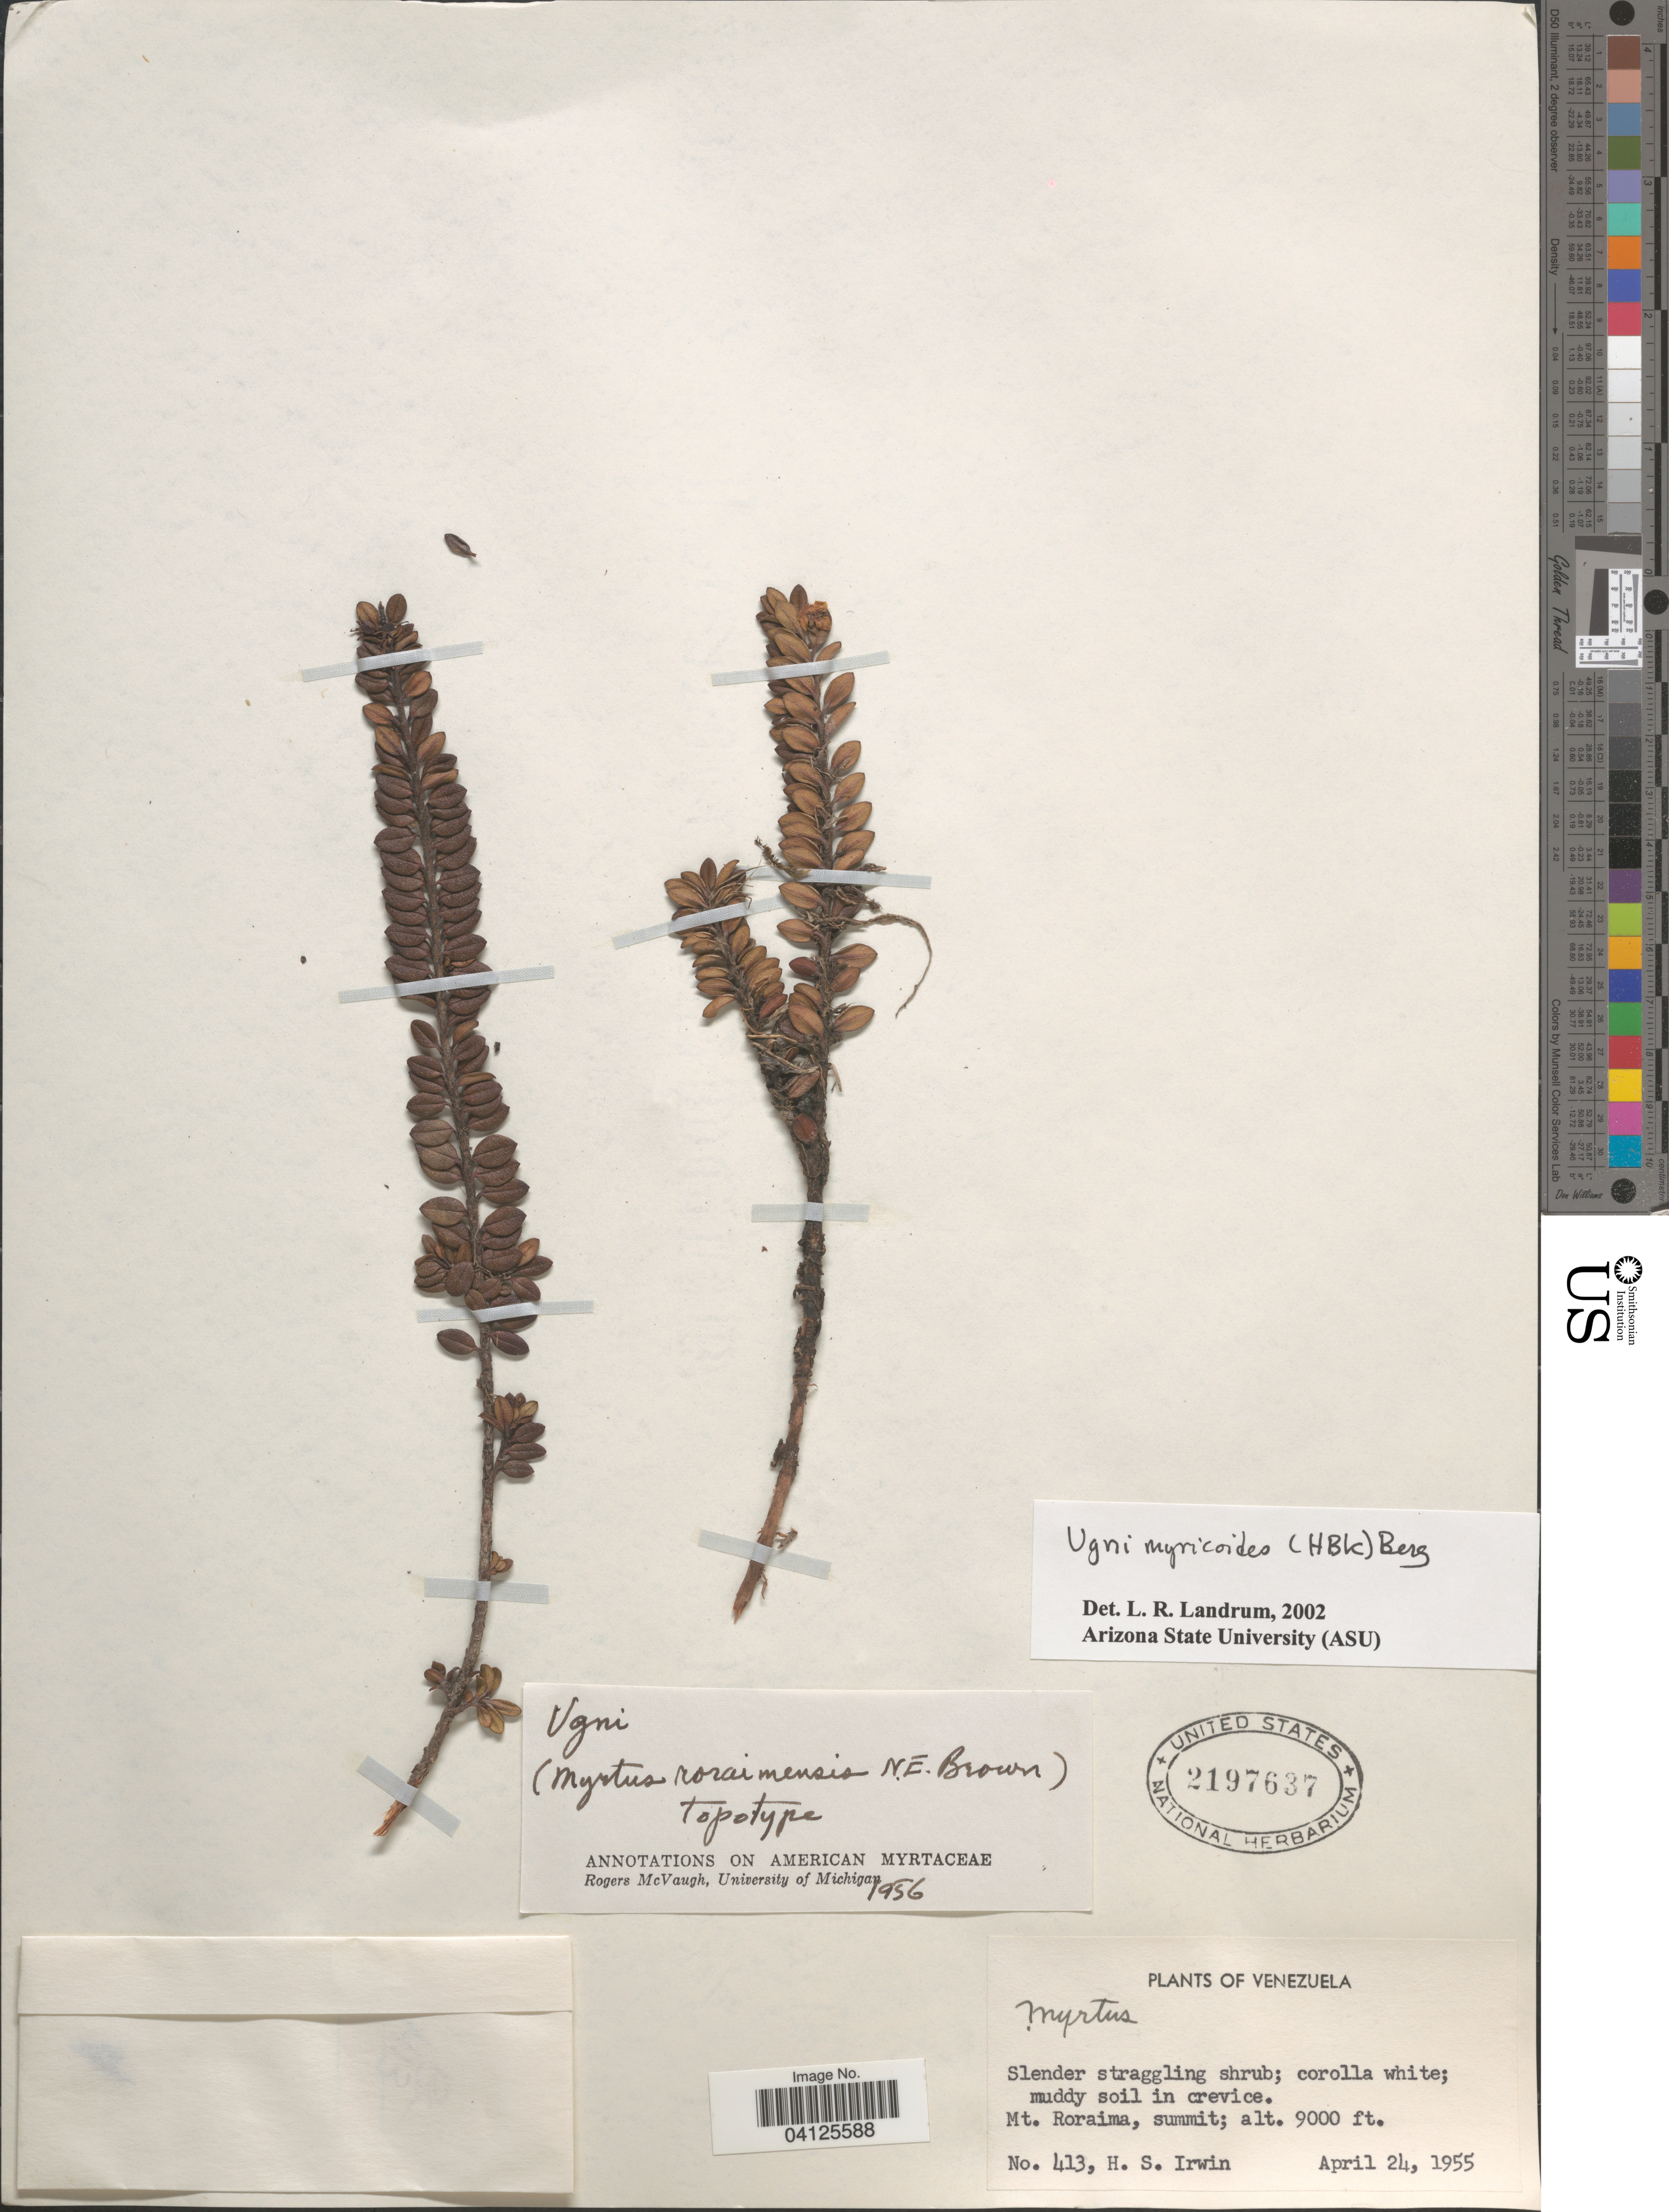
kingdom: Plantae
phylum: Tracheophyta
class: Magnoliopsida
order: Myrtales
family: Myrtaceae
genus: Ugni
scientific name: Ugni myricoides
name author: (Kunth) O. Berg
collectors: H. Irwin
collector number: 413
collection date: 1955-04-24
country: Venezuela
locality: Mt. Roraima.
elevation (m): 2743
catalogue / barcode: US 2197637